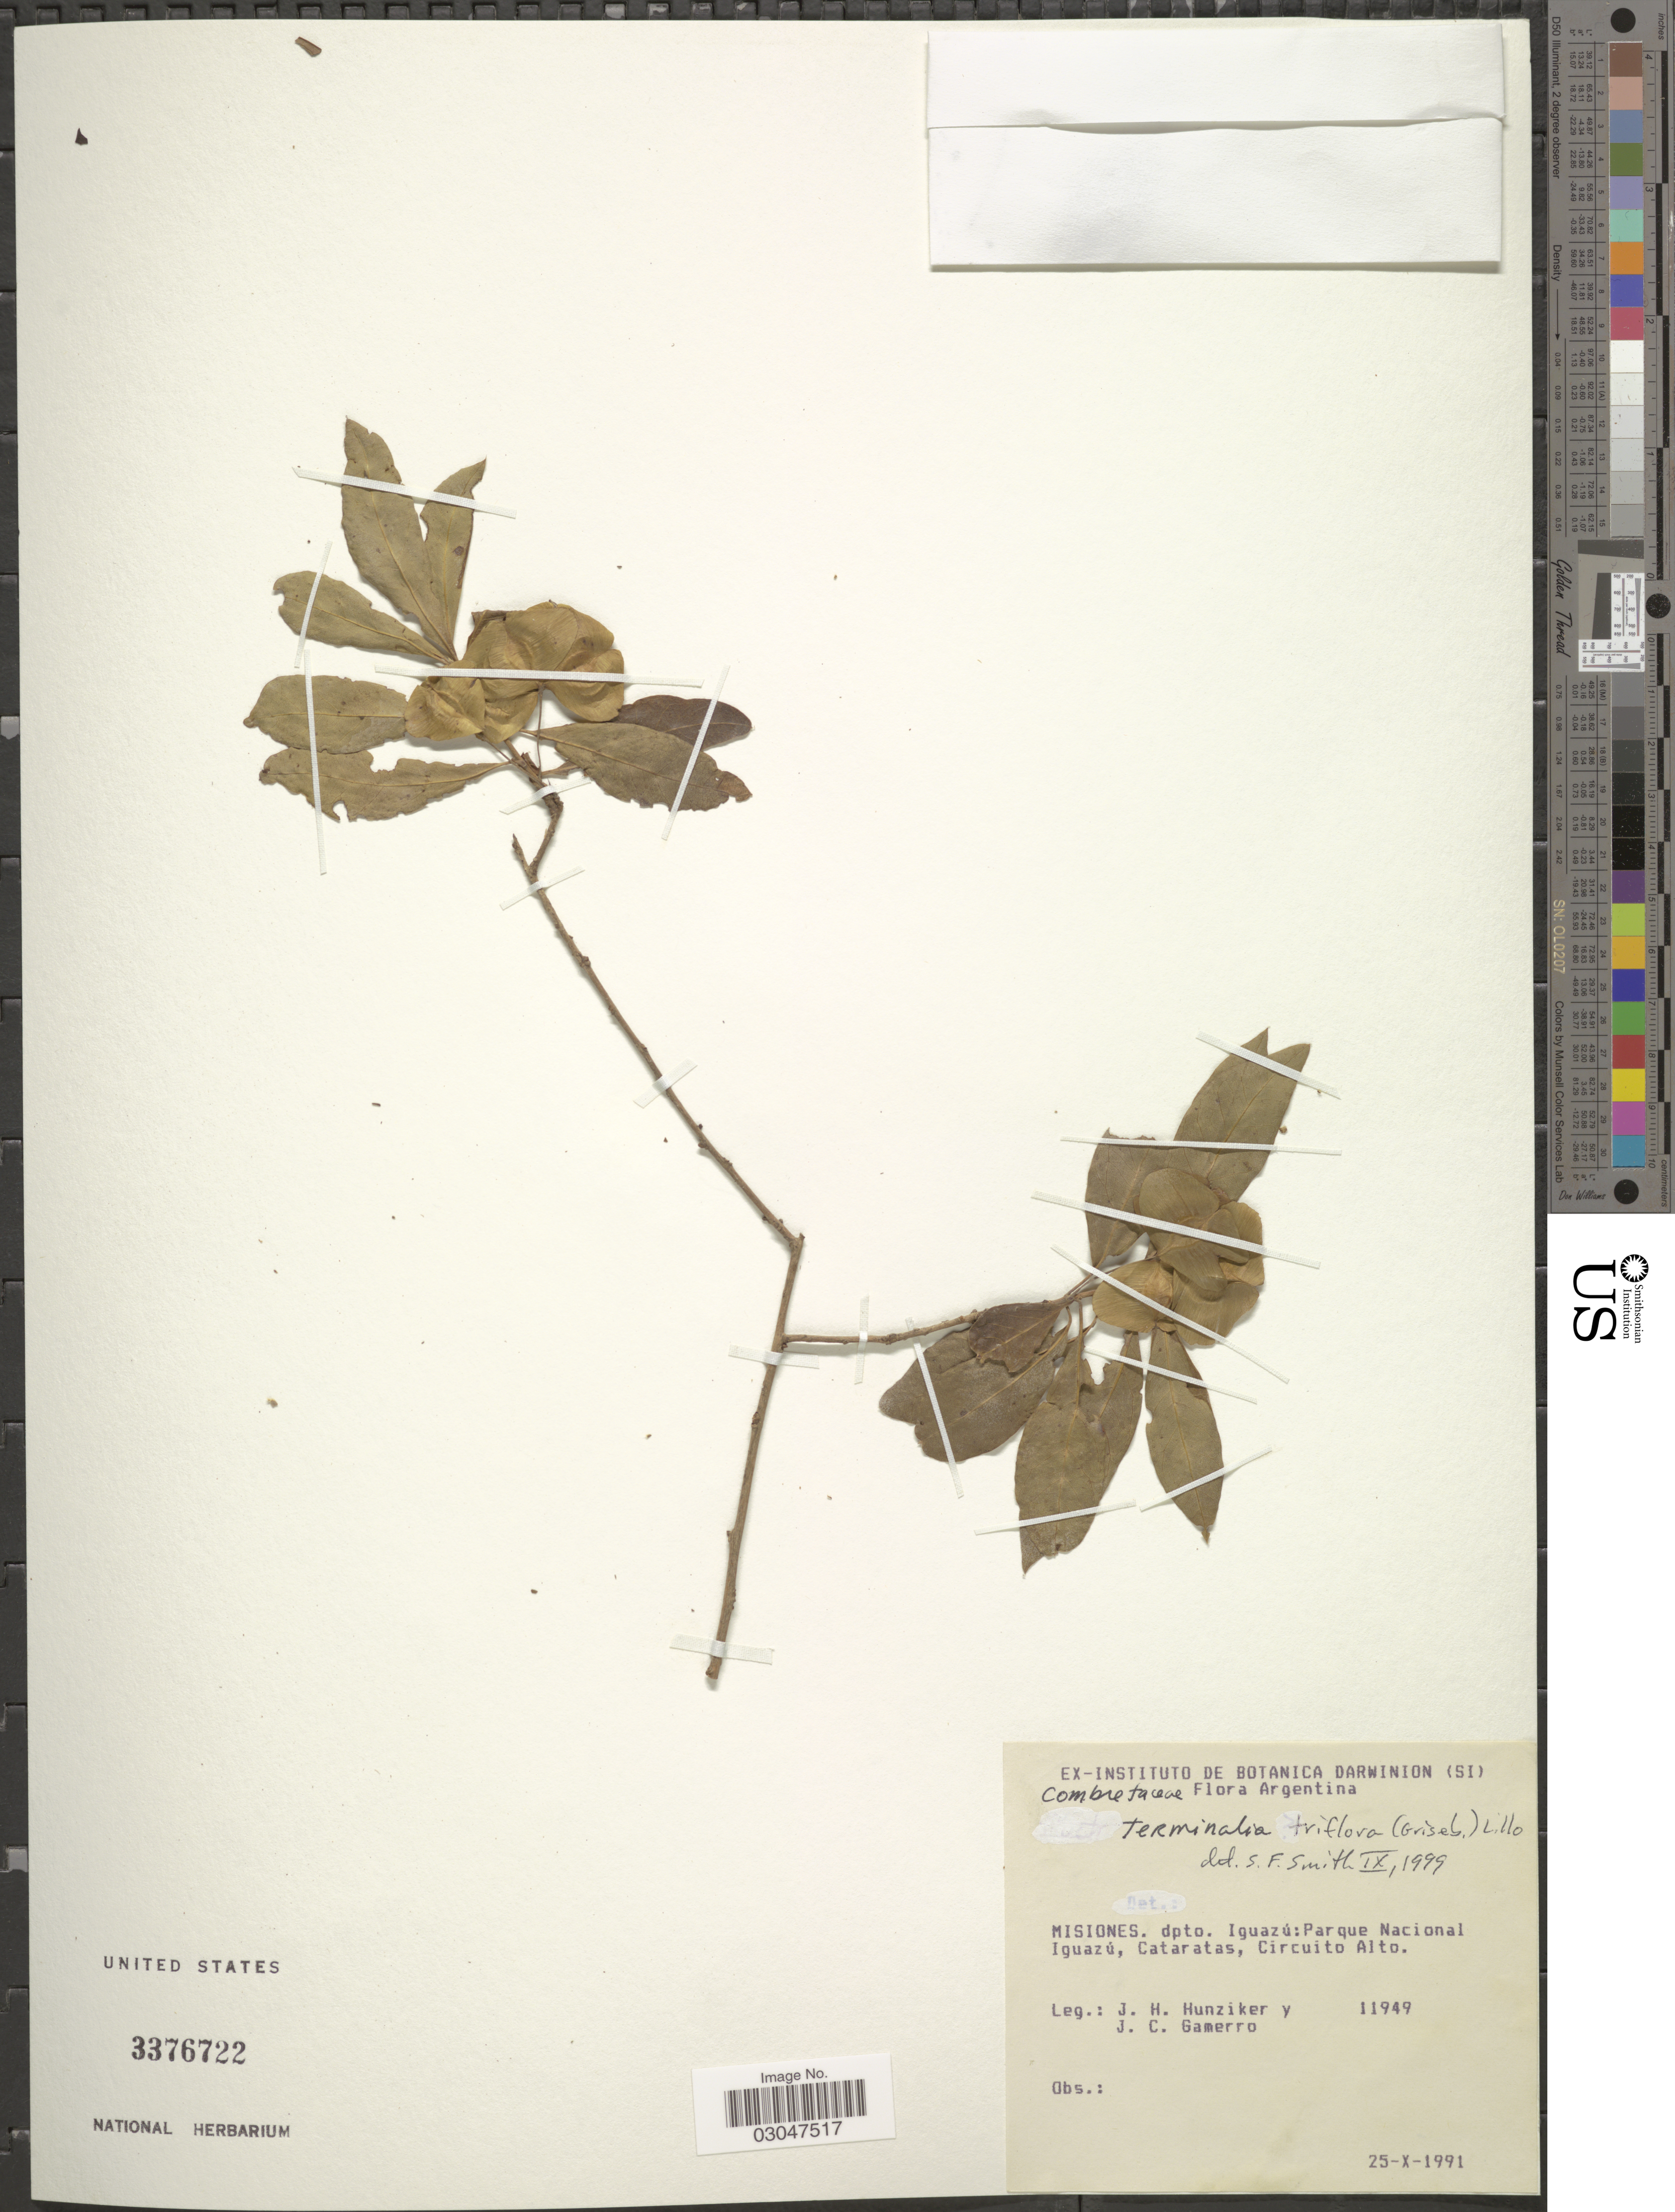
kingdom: Plantae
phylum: Tracheophyta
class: Magnoliopsida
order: Myrtales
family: Combretaceae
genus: Terminalia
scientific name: Terminalia triflora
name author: (Griseb.) Lillo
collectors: J. H. Hunziker & J. Gamerro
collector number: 11949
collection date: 1991-10-25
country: Argentina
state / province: Misiones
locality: Dpto. Iguazú: Parque Nacional Iguazú, Cataratas, Circuito Alto.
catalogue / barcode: US 3376722